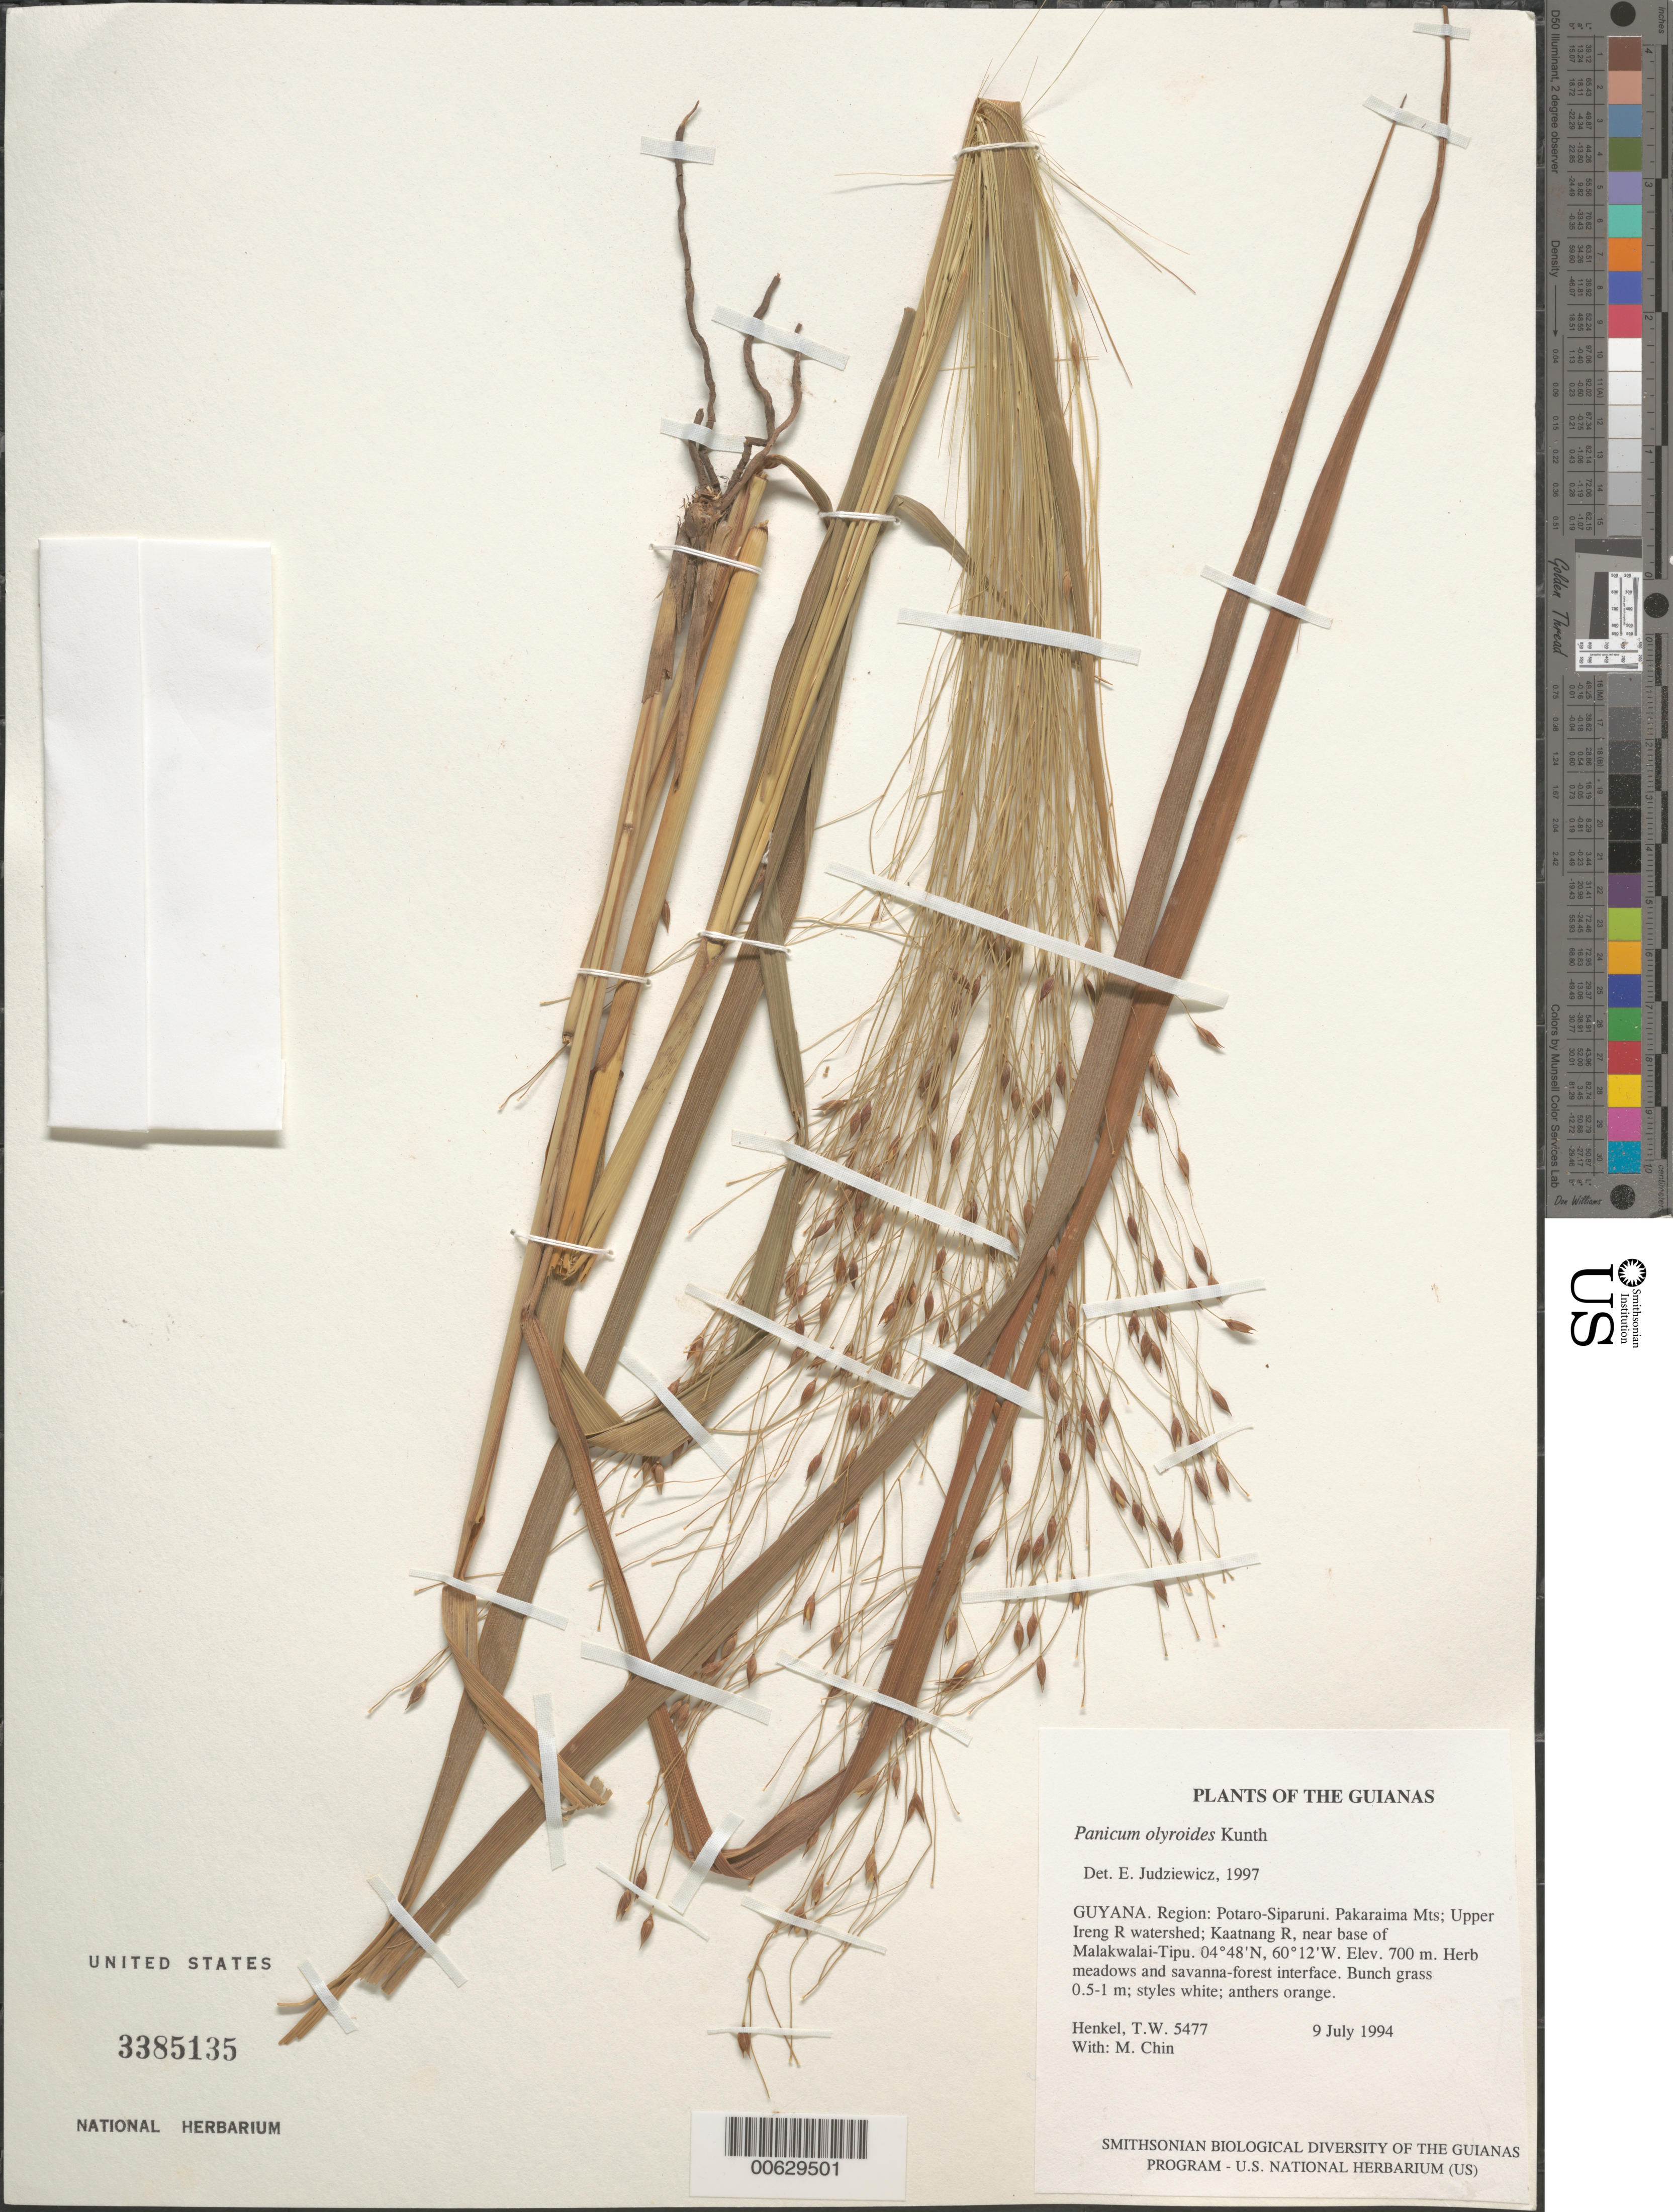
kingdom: Plantae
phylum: Tracheophyta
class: Liliopsida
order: Poales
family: Poaceae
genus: Panicum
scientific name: Panicum olyroides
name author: Kunth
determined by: Judziewicz, E. J.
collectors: T. Henkel & M. Chin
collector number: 5477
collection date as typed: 9 July 1994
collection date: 1994-07-09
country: Guyana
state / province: Potaro-Siparuni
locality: Pakaraima Mts; Upper Ireng R watershed; Kaatnang R, near base of Malakwalai-Tipu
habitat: Herb meadows and savanna-forest interface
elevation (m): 700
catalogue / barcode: US 33851